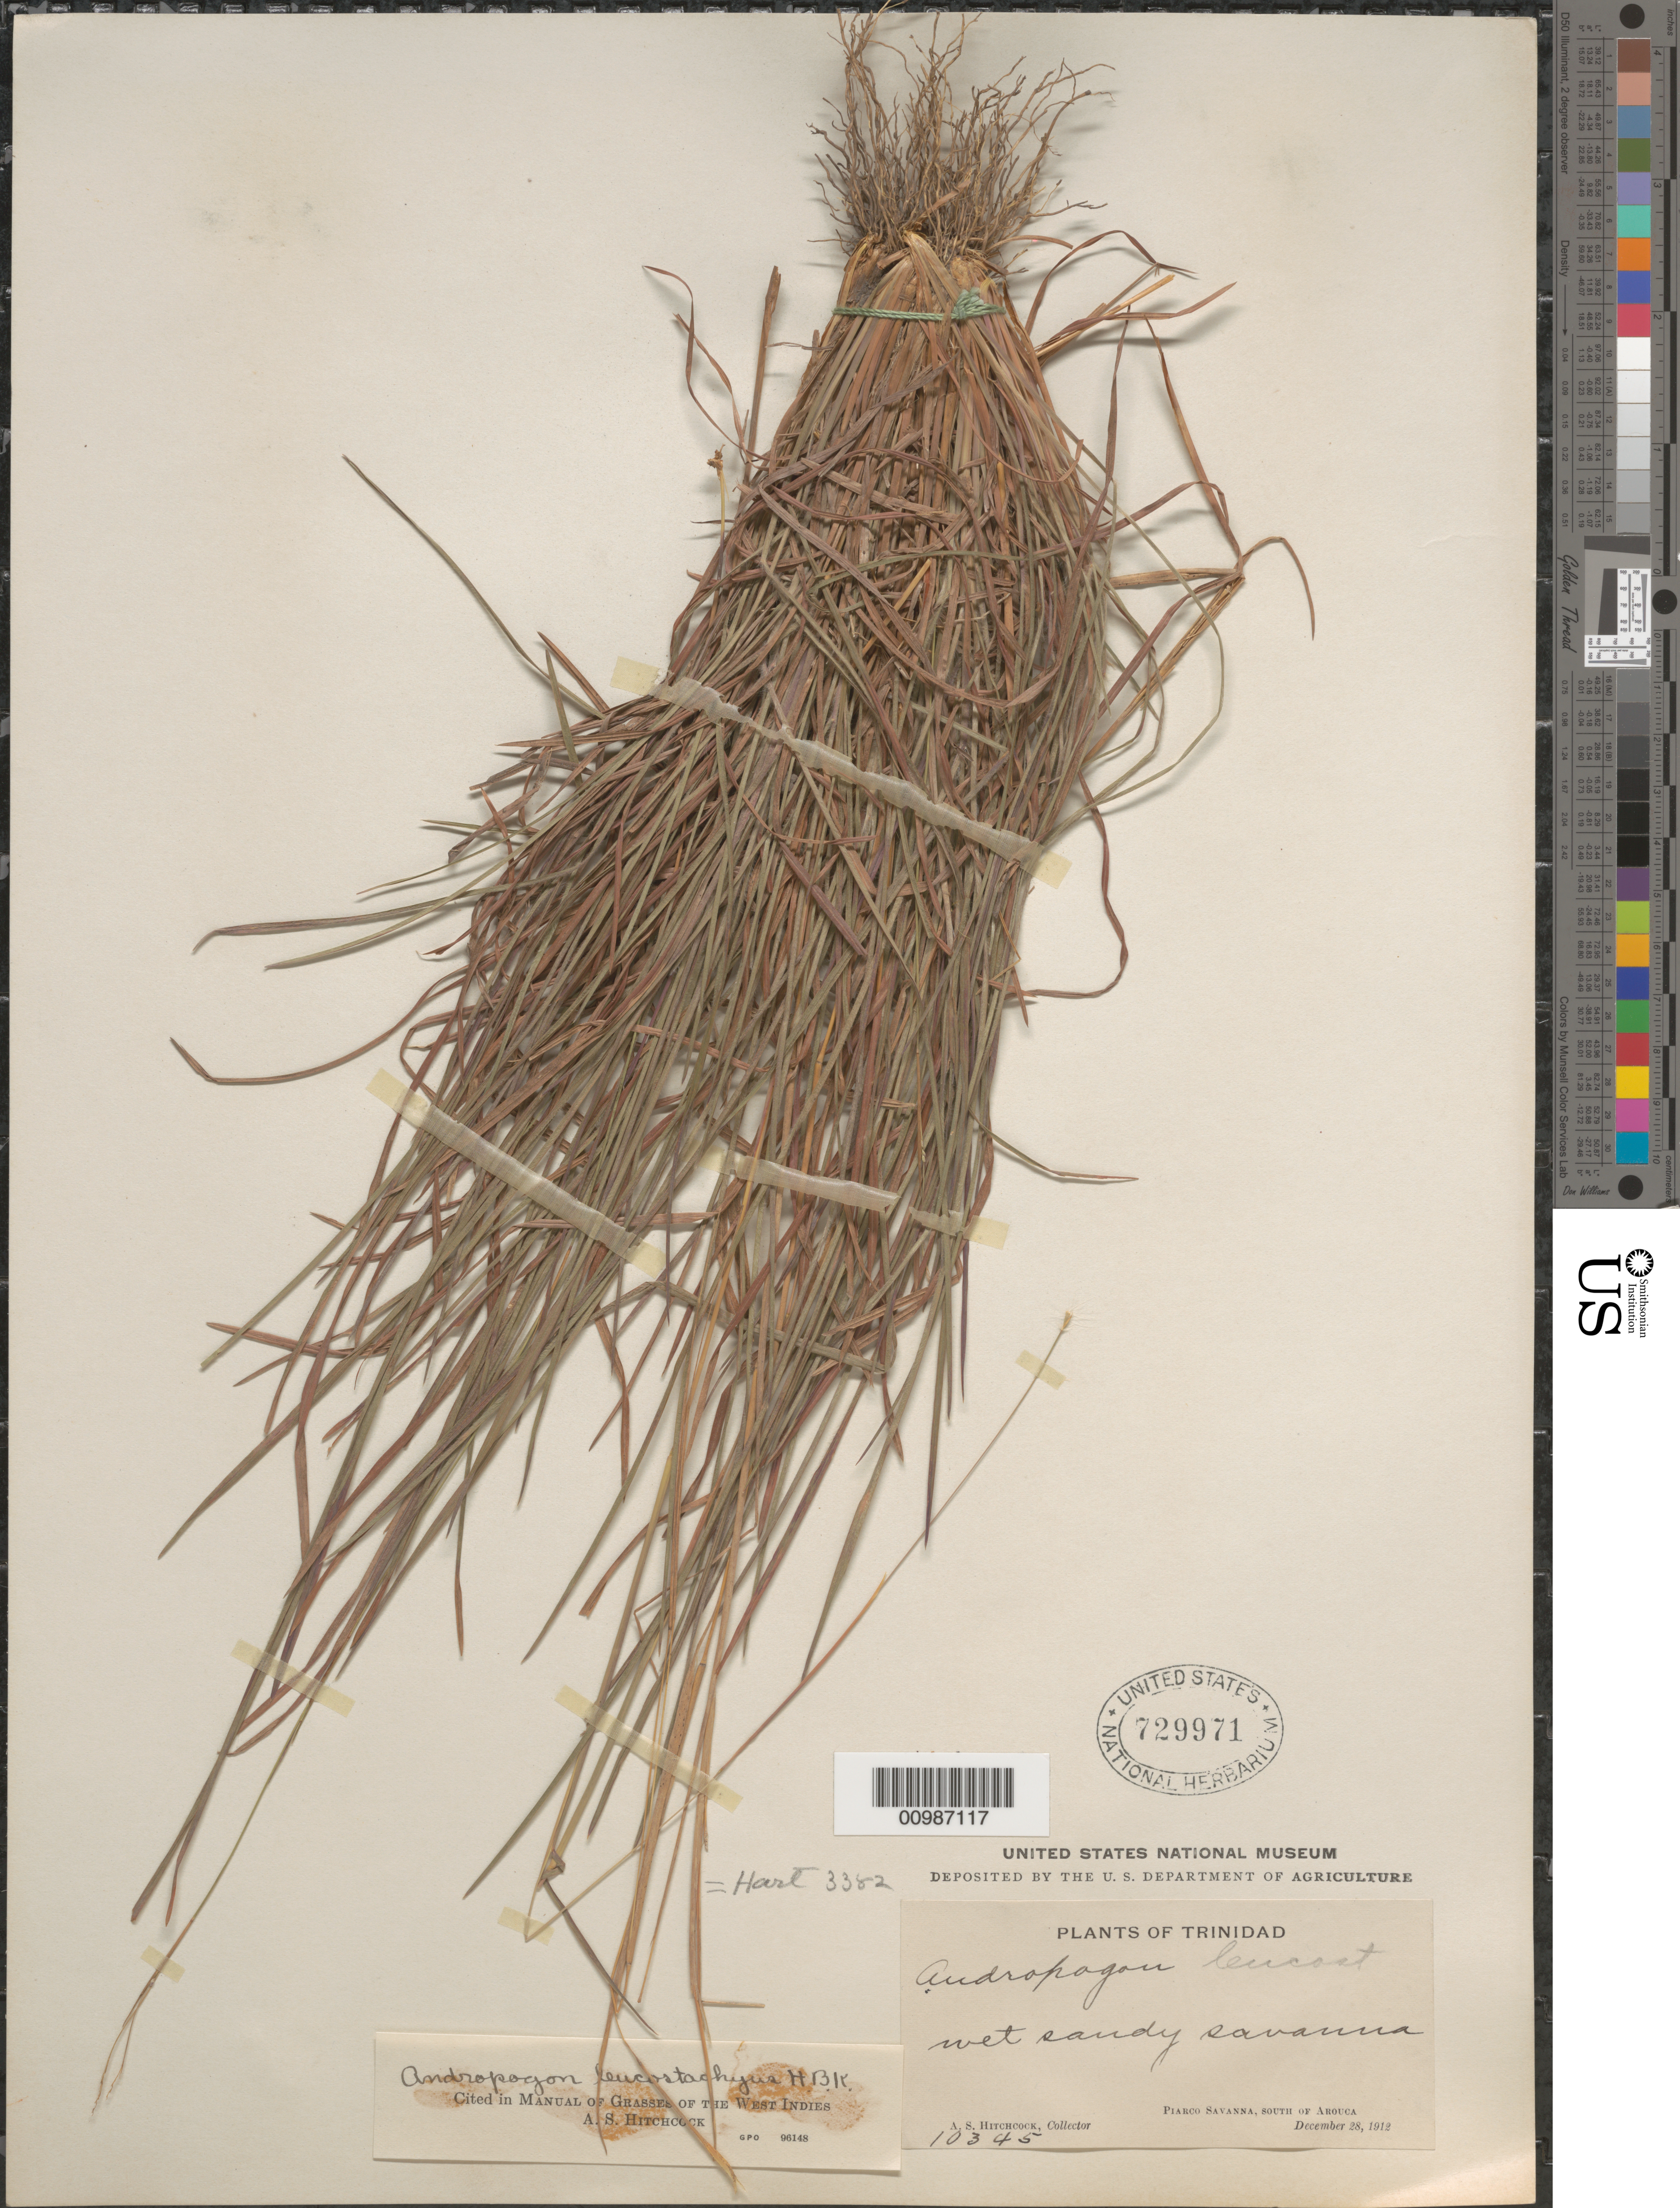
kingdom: Plantae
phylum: Tracheophyta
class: Liliopsida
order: Poales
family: Poaceae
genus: Andropogon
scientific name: Andropogon leucostachyus subsp. selloanus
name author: Hack. in A. DC.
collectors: A. S. Hitchcock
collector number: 10345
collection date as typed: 28 Dec 1912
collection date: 1912-12-28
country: Trinidad and Tobago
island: Trinidad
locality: Piarco Savanna, south of Arouca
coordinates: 0 N, 0 E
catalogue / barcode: US 729971